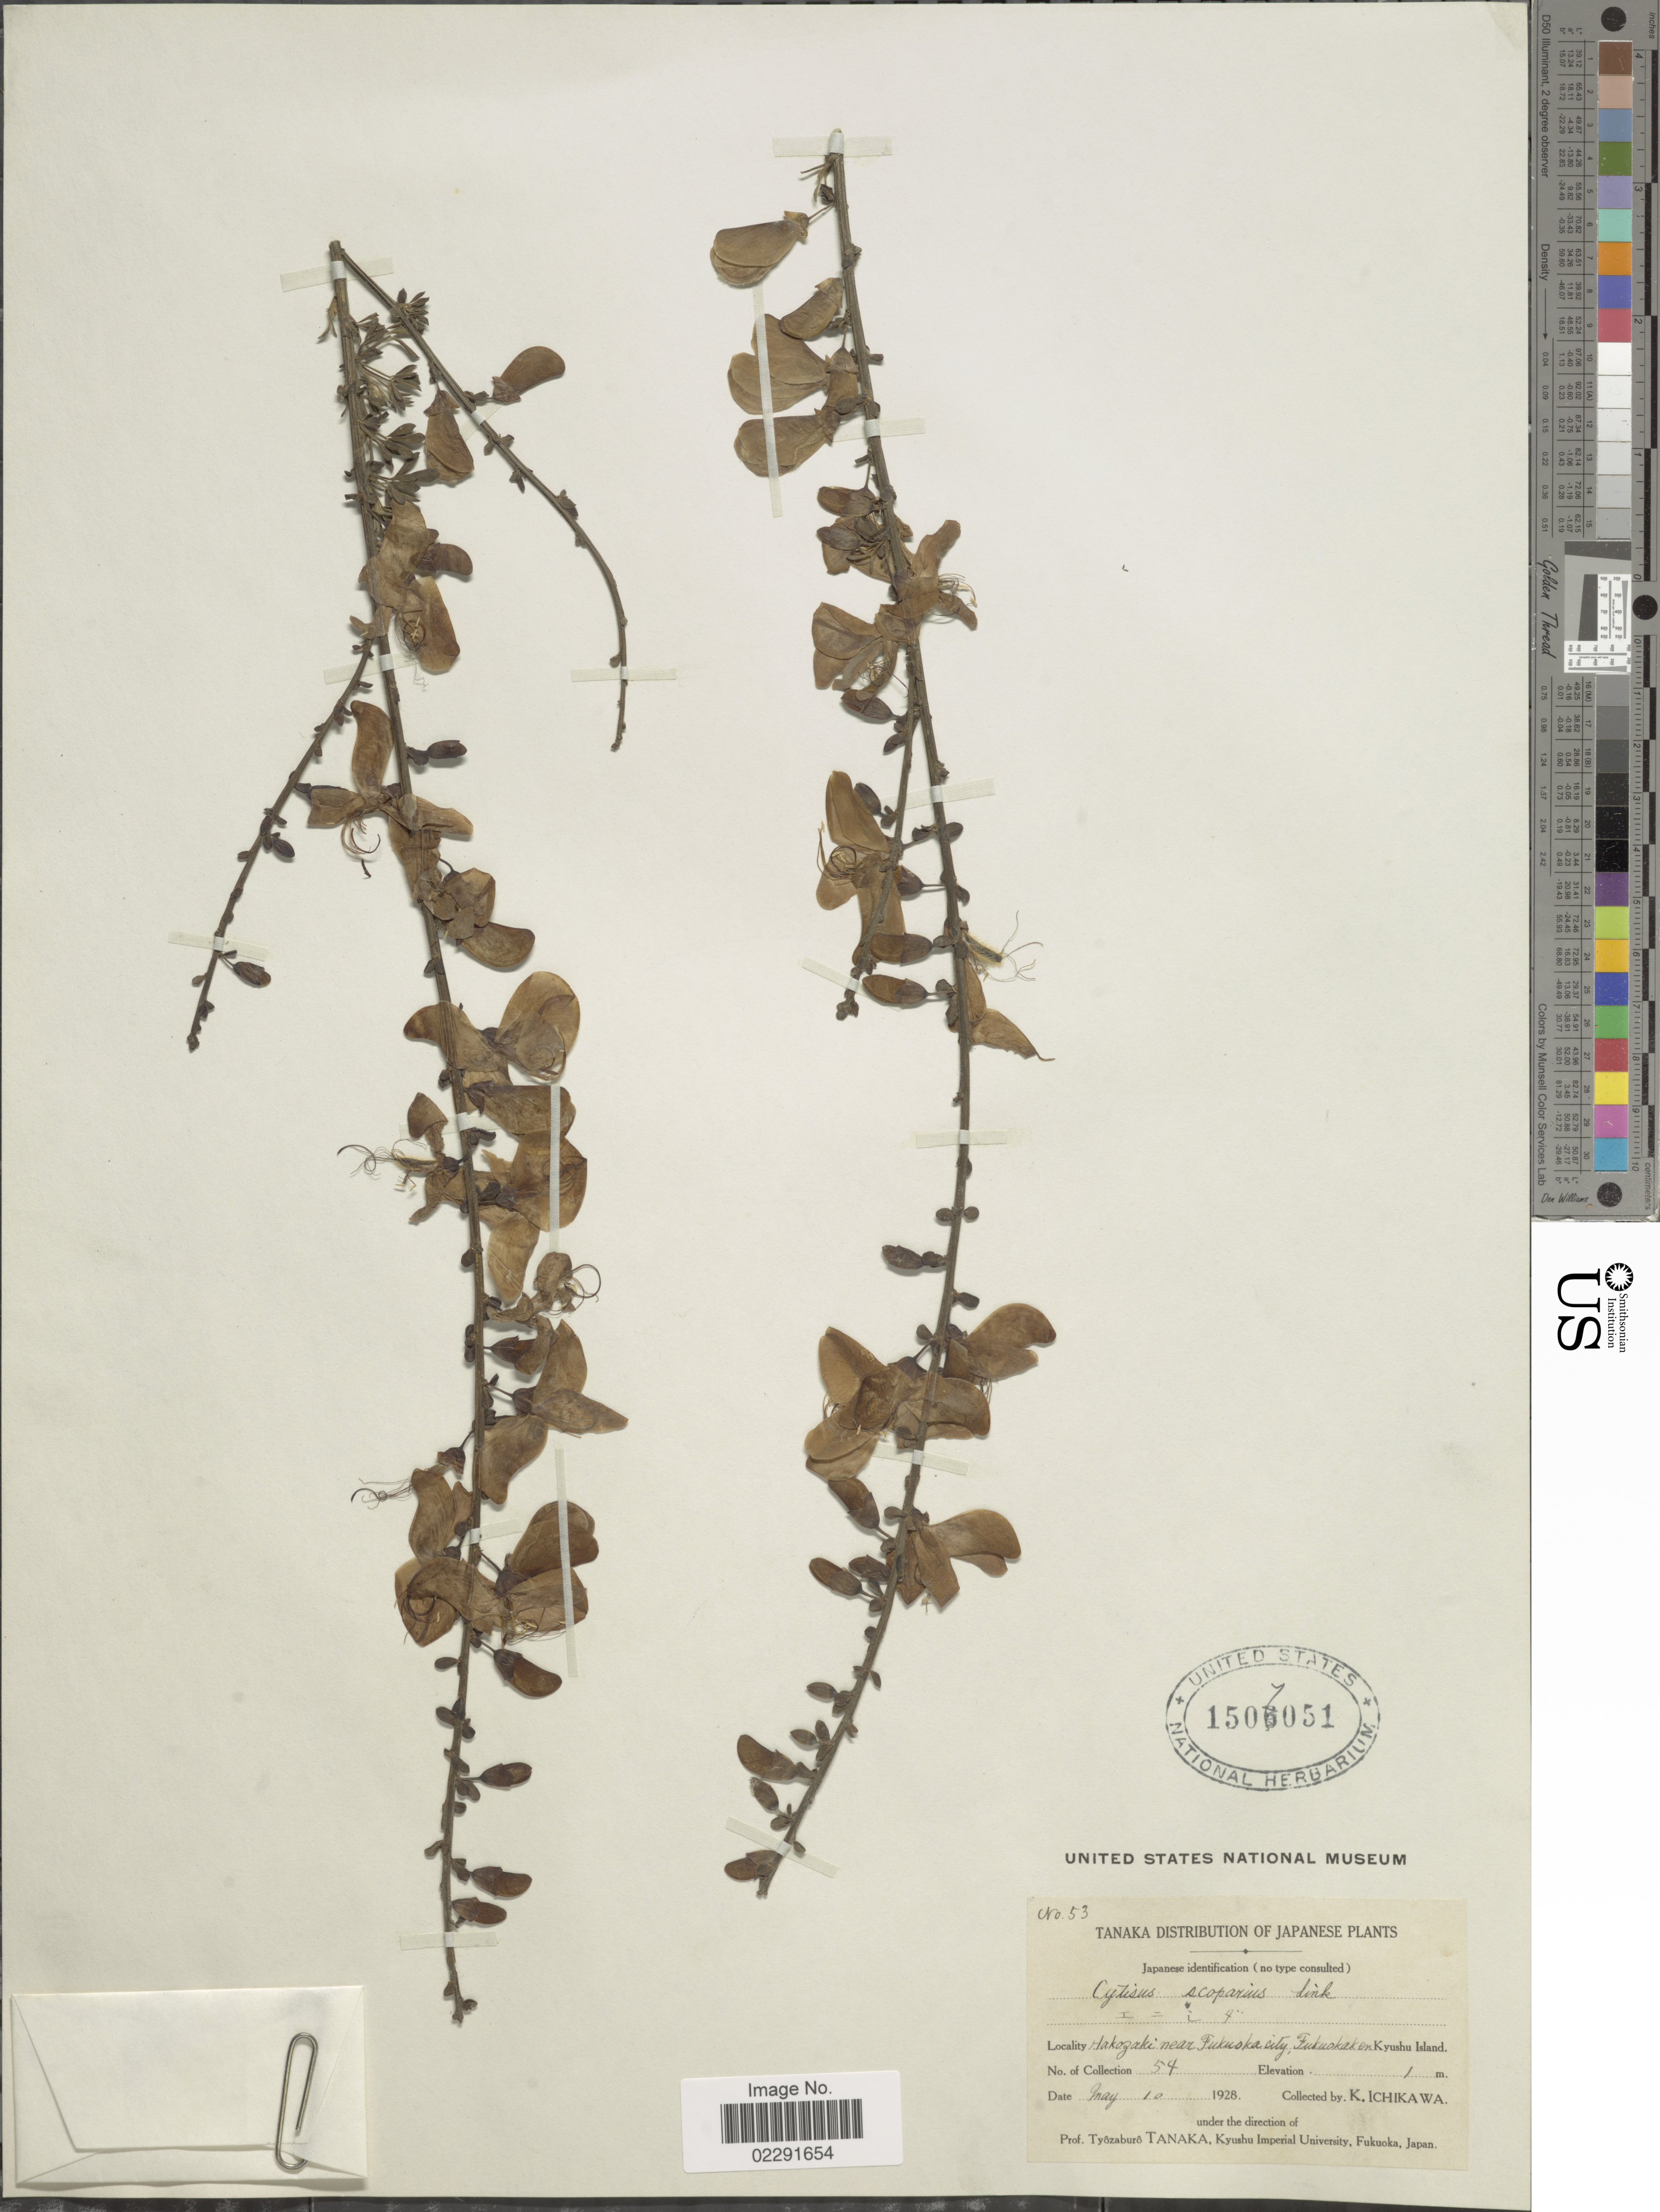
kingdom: Plantae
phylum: Tracheophyta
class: Magnoliopsida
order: Fabales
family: Fabaceae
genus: Cytisus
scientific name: Cytisus scoparius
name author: (L.) Link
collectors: K. Ichikawa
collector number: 54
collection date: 1928-05-10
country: Japan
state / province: Hukuoka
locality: Hakozaki near Fukuoka city, Fukuoka en Kyushu Island.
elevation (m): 1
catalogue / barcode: US 1507051